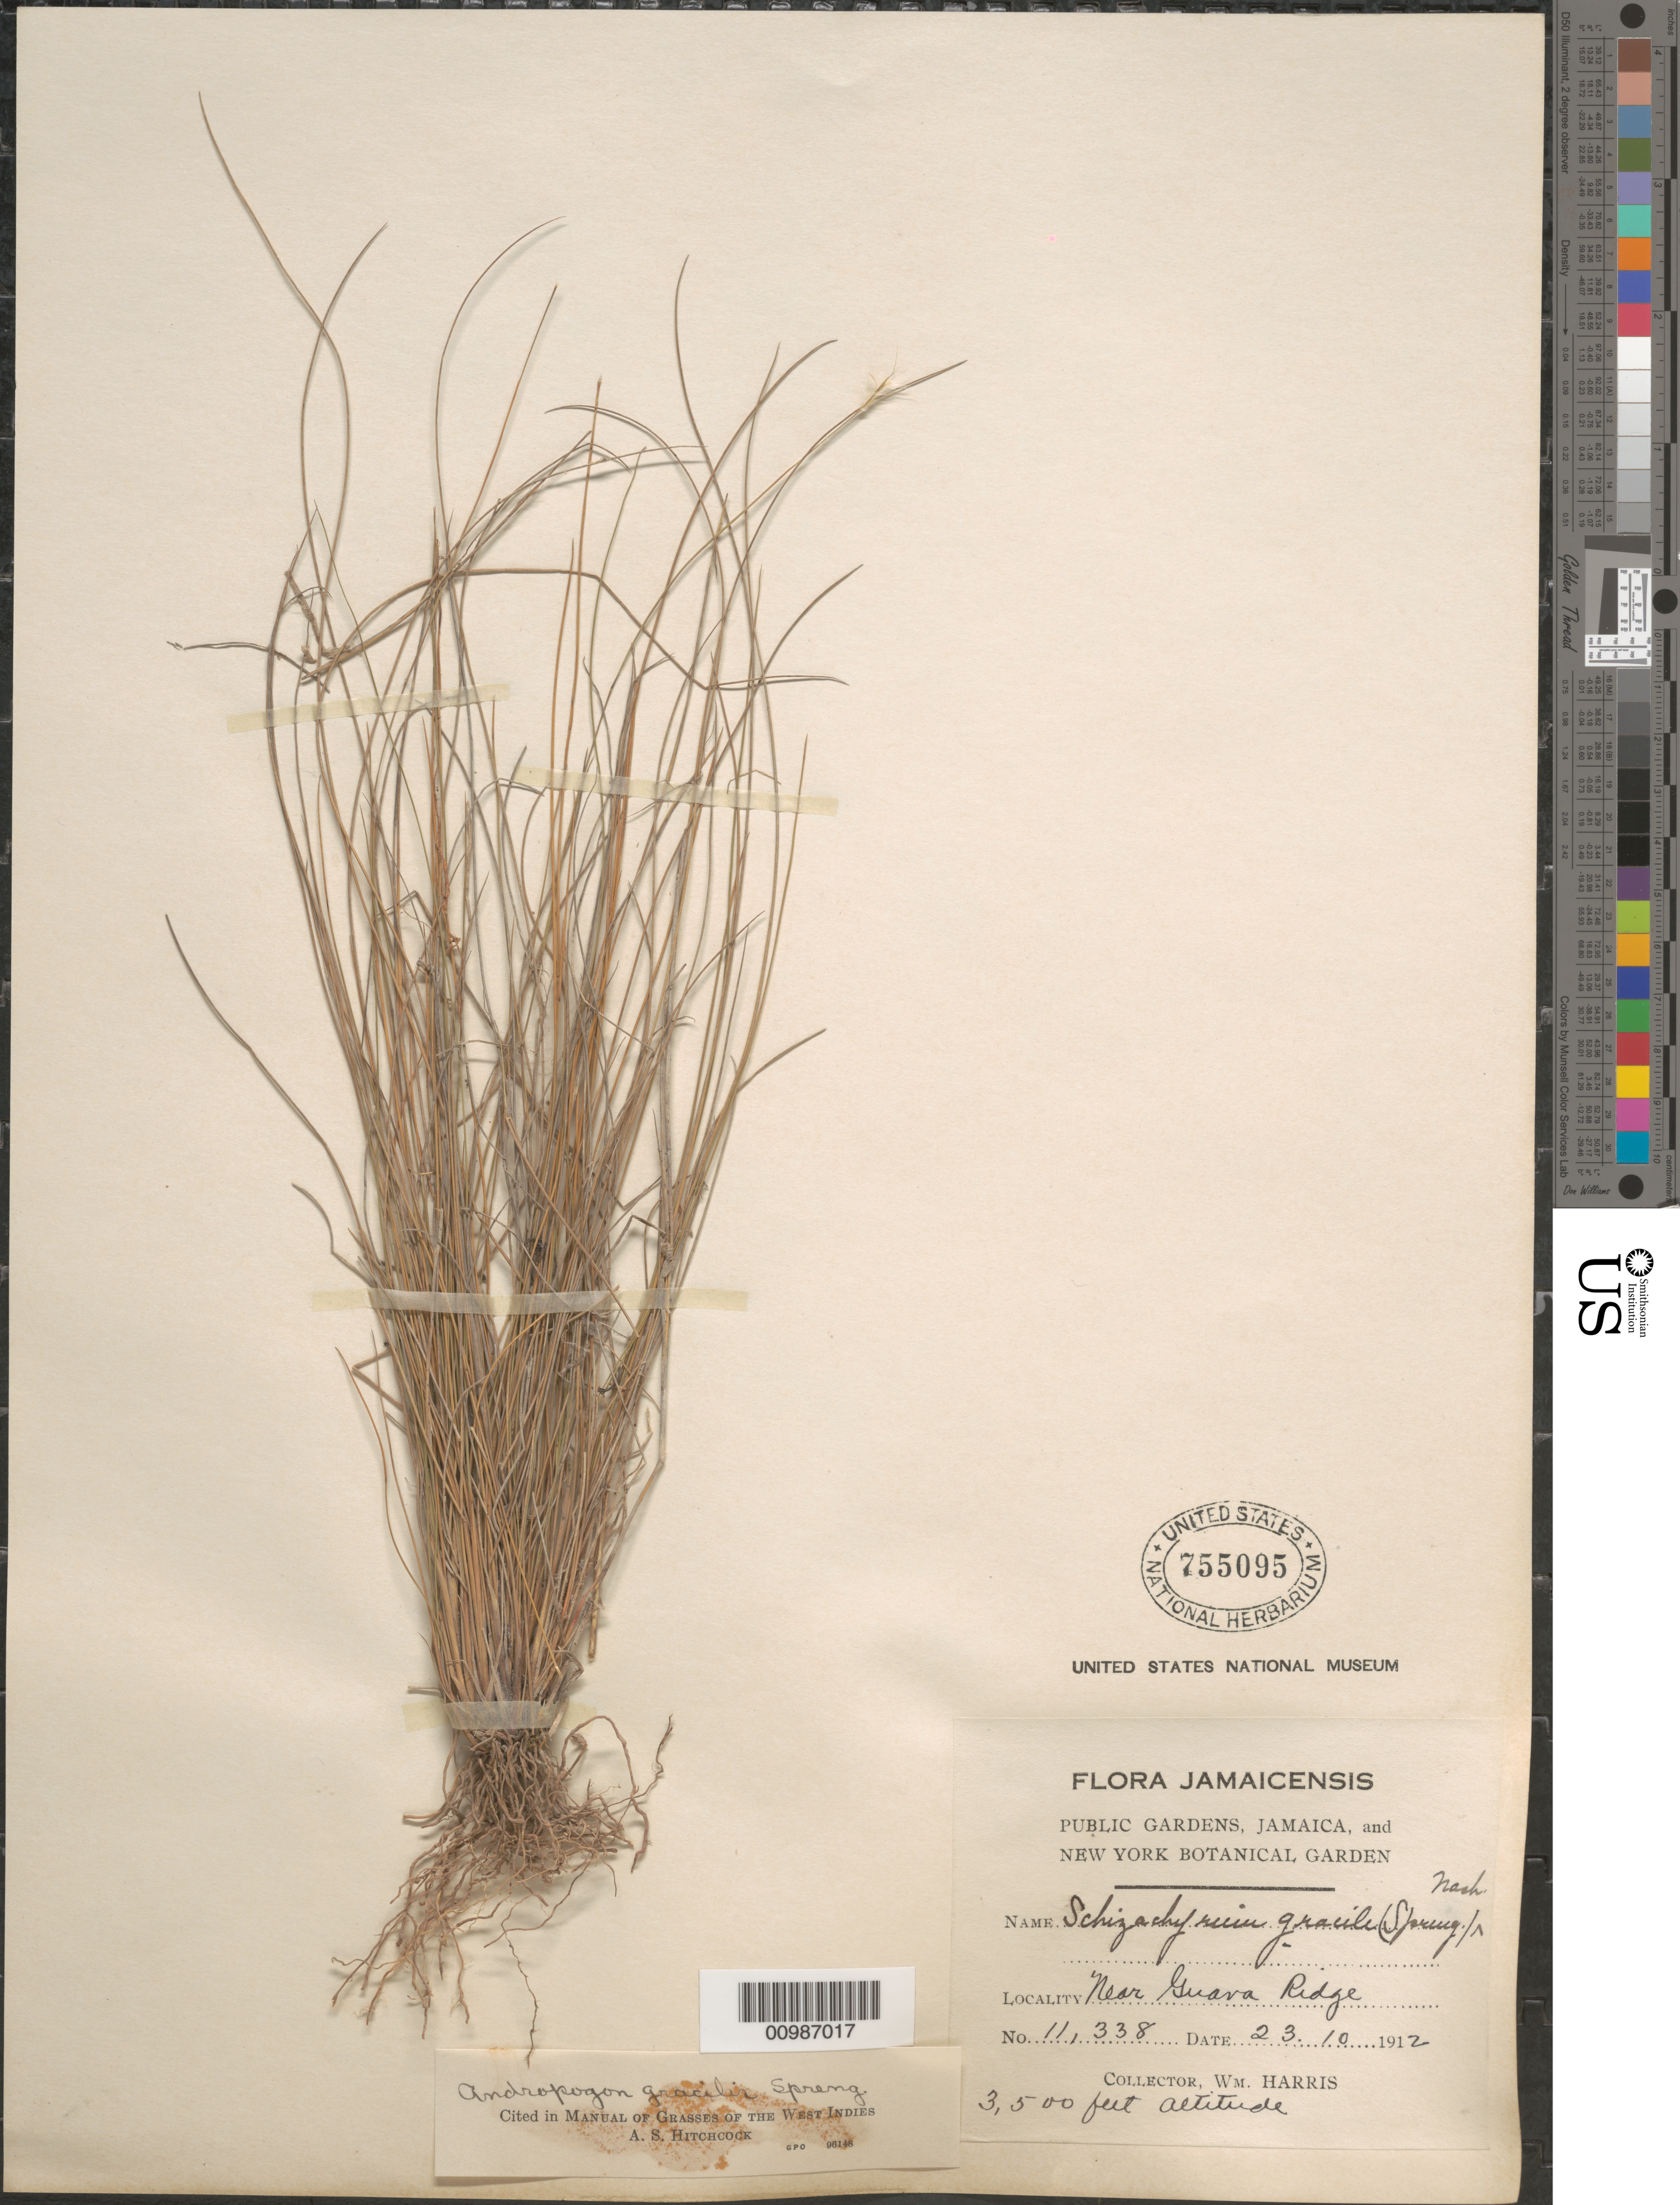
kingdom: Plantae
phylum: Tracheophyta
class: Liliopsida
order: Poales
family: Poaceae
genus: Andropogon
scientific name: Andropogon gracilis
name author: Spreng.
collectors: W. H. Harris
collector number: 11338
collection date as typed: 23 Oct 1912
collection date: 1912-10-23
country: Jamaica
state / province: Saint Andrew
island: Jamaica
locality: near Guava Ridge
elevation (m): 1067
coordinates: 0 N, 0 E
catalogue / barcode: US 755095